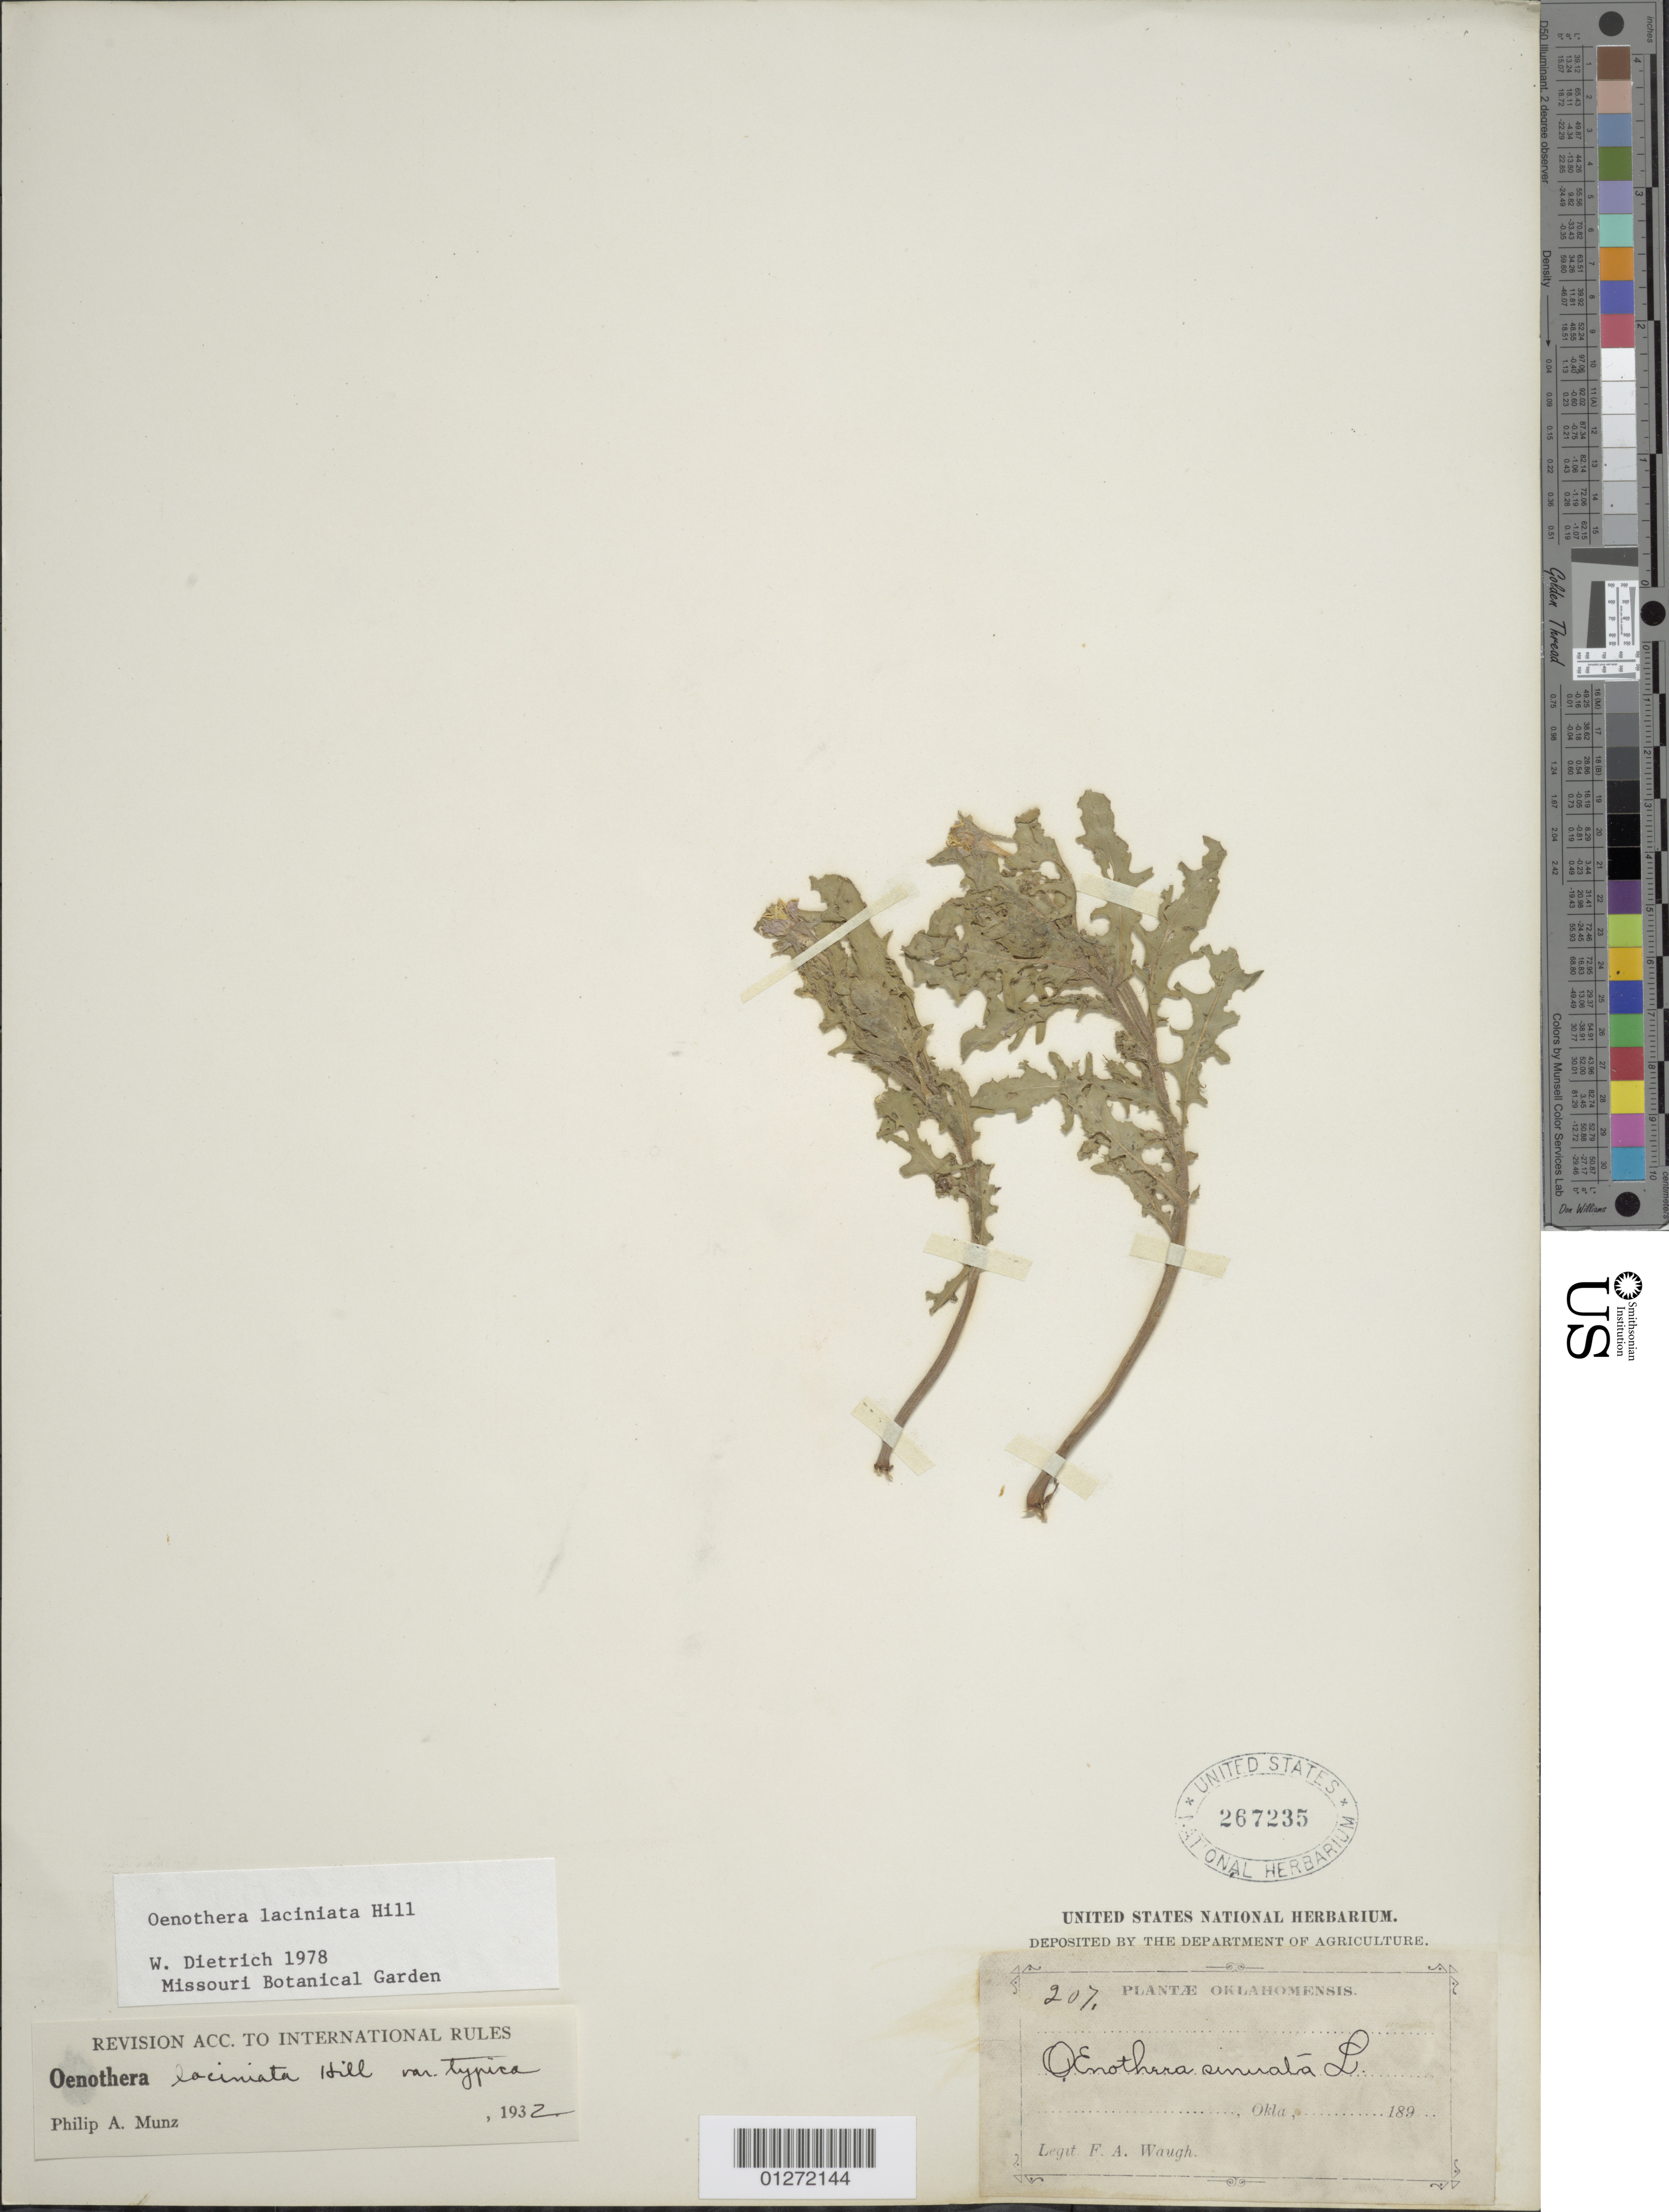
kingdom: Plantae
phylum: Tracheophyta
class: Magnoliopsida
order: Myrtales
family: Onagraceae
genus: Oenothera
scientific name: Oenothera laciniata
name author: Hill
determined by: Dietrich, W.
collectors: F. Waugh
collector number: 207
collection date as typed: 189-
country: United States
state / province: Oklahoma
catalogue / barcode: US 267235